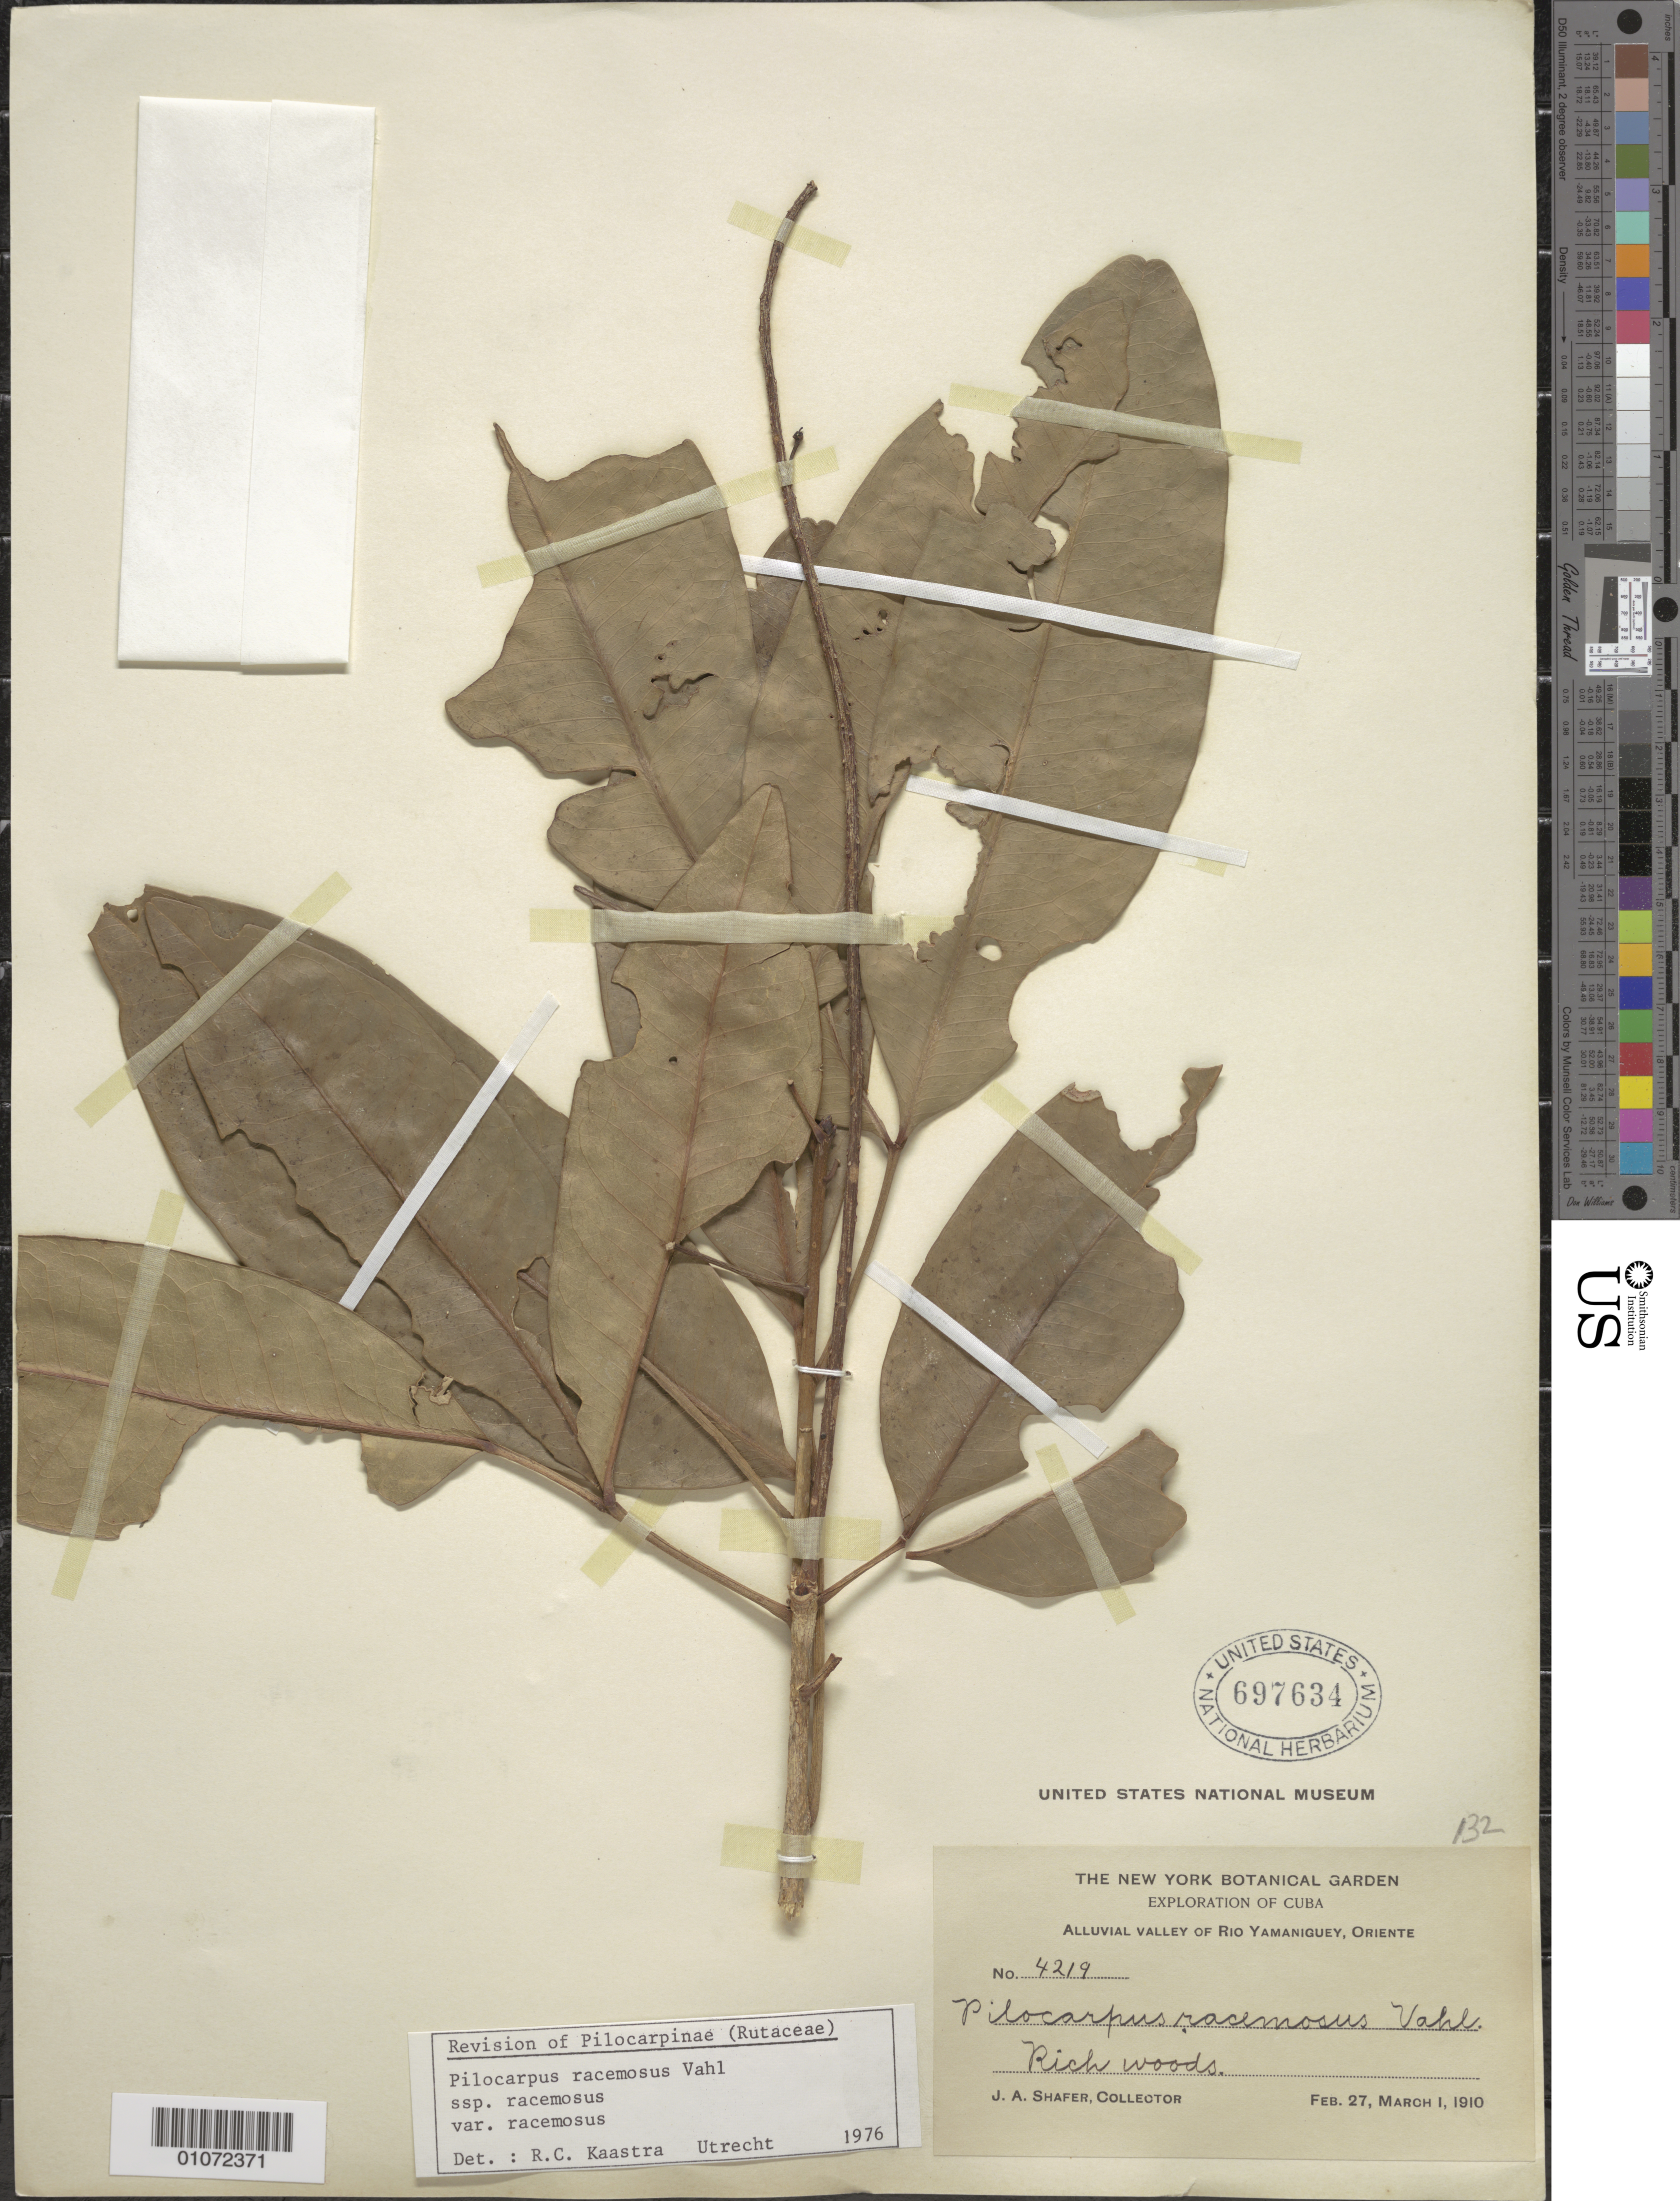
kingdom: Plantae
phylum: Tracheophyta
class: Magnoliopsida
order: Sapindales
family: Rutaceae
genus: Pilocarpus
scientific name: Pilocarpus racemosus subsp. racemosus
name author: Vahl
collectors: J. A. Shafer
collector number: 4219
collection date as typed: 27 Feb 1910 and 01 Mar 1910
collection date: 1910-02-27,1910-03-01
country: Cuba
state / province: Oriente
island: Cuba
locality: Alluvial Valley of Rio Yamaniguey, Oriente; rich woods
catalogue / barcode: US 697634